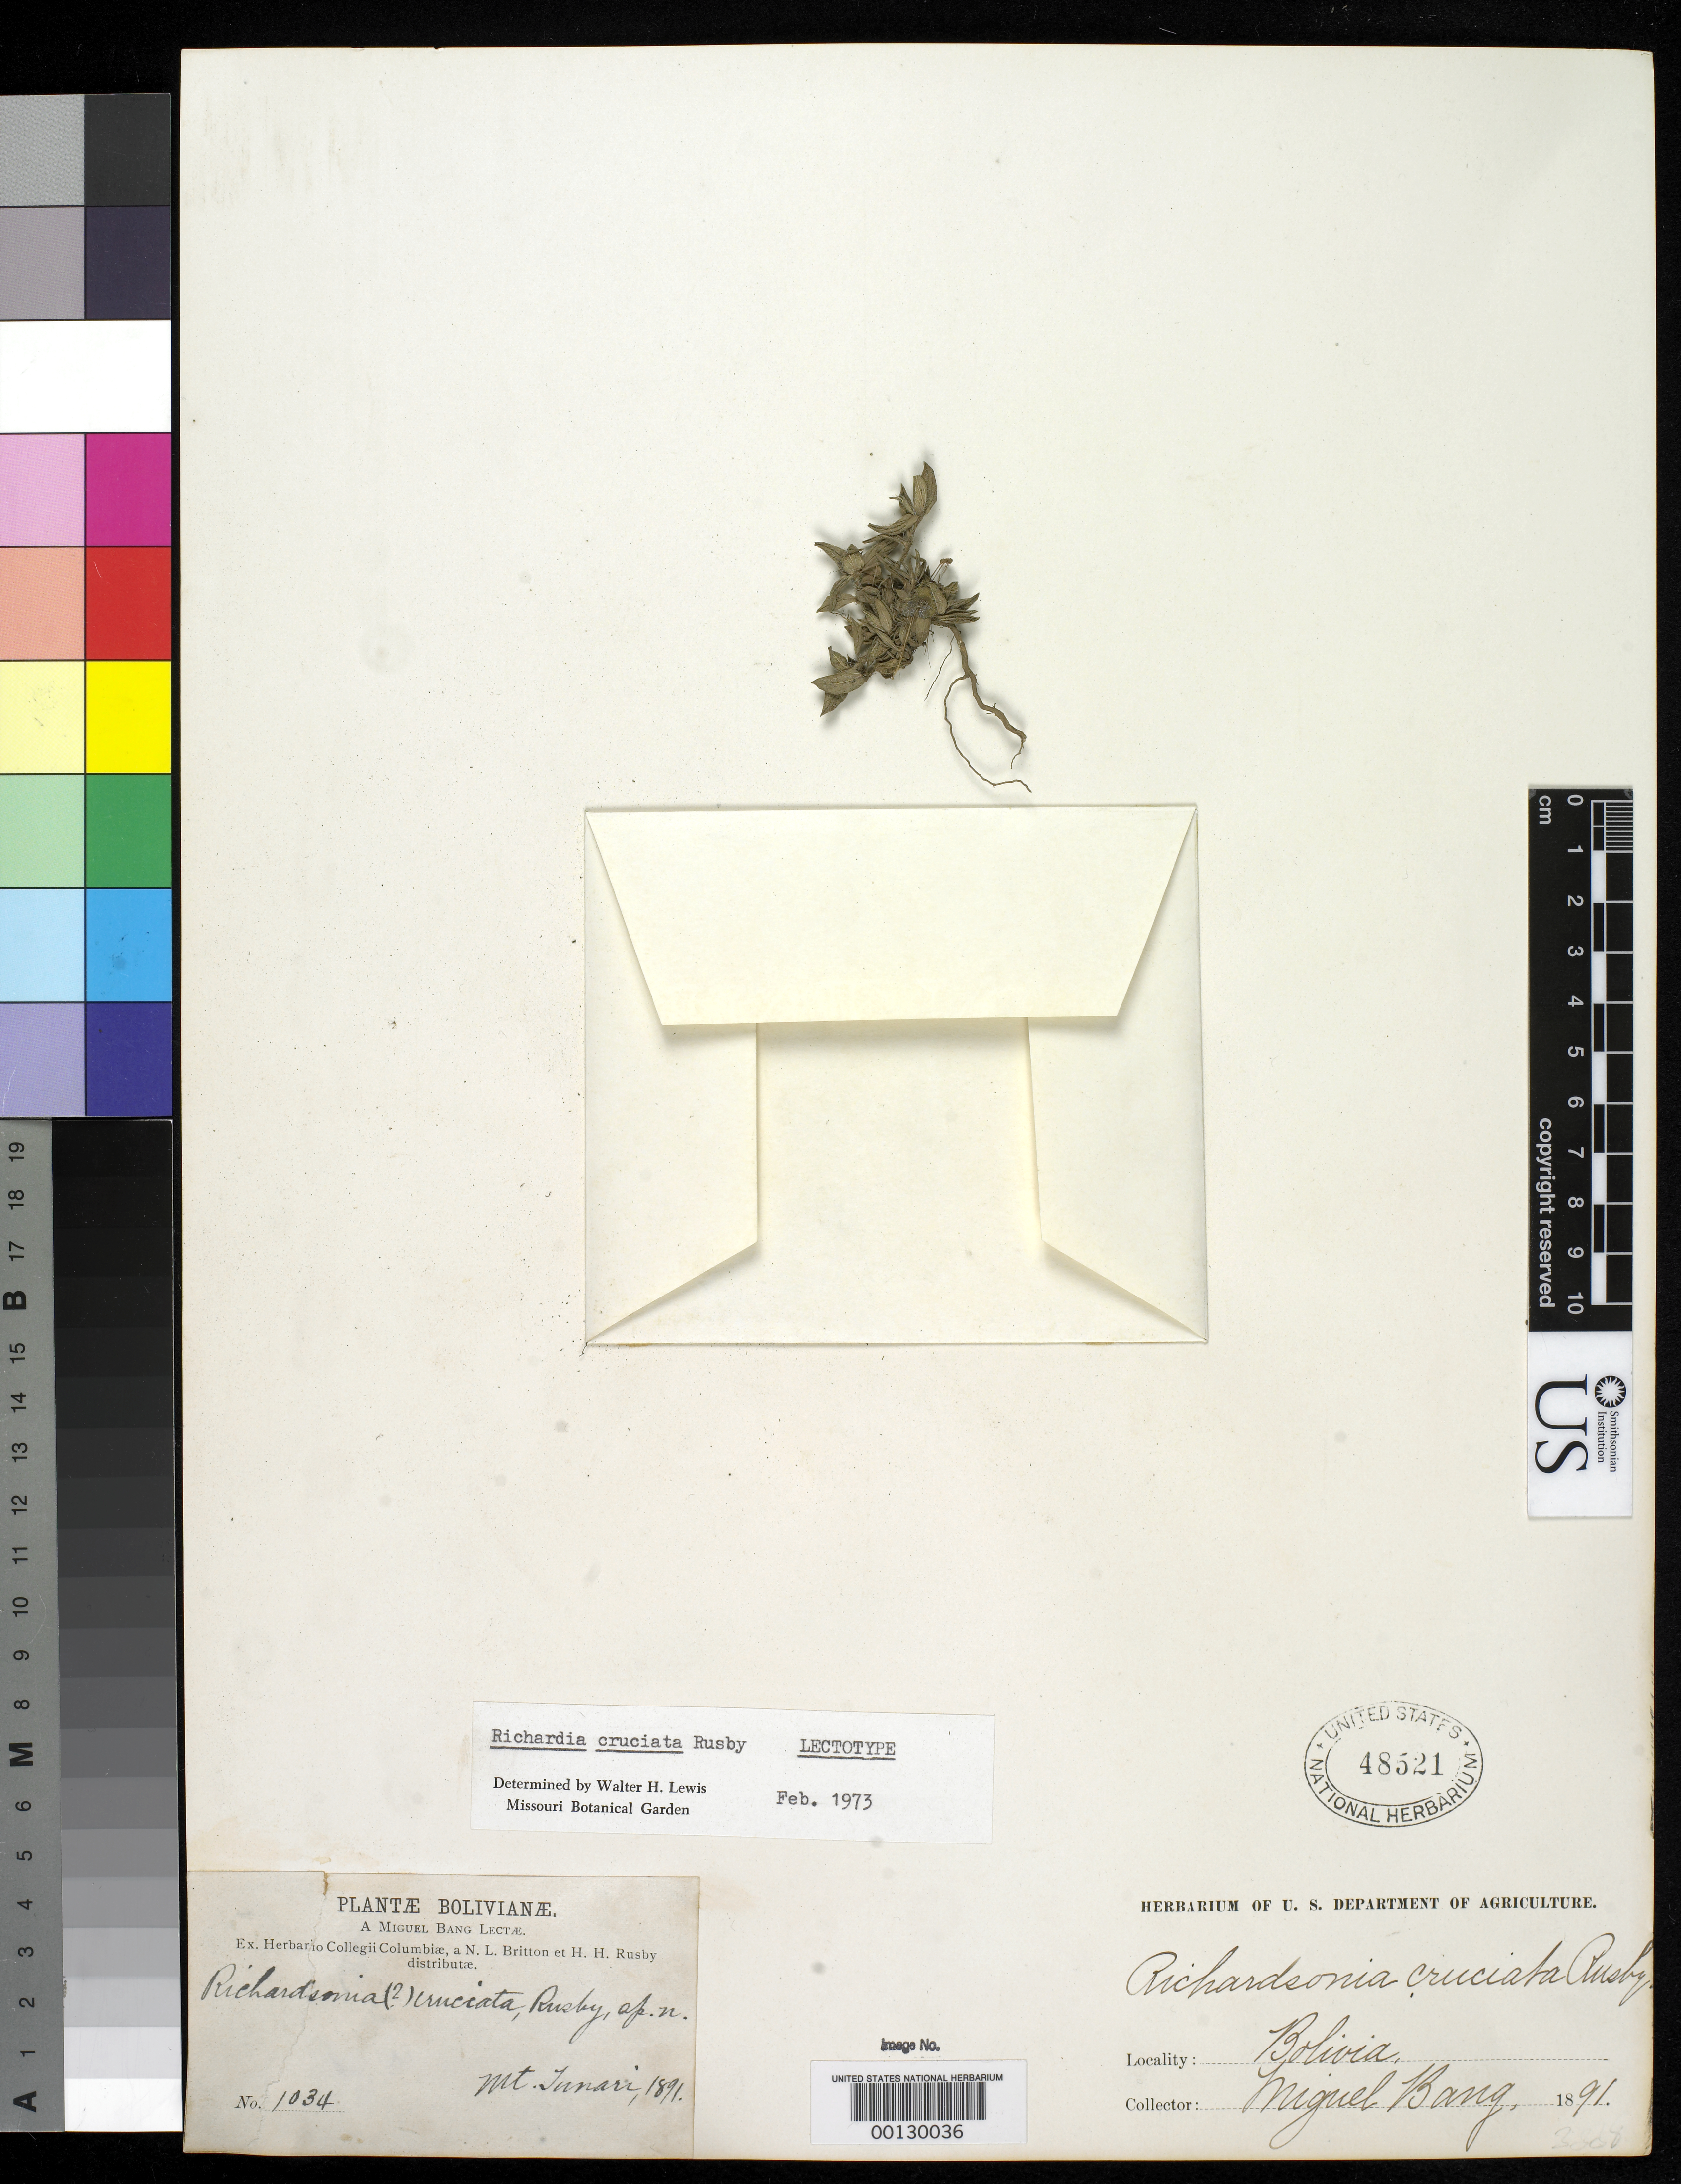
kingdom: Plantae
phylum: Tracheophyta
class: Magnoliopsida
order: Gentianales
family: Rubiaceae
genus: Richardia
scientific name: Richardia cruciata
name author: Rusby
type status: Lectotype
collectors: M. Bang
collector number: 1034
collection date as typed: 1891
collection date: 1891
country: Bolivia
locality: Mt. Tunari.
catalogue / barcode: US 48521